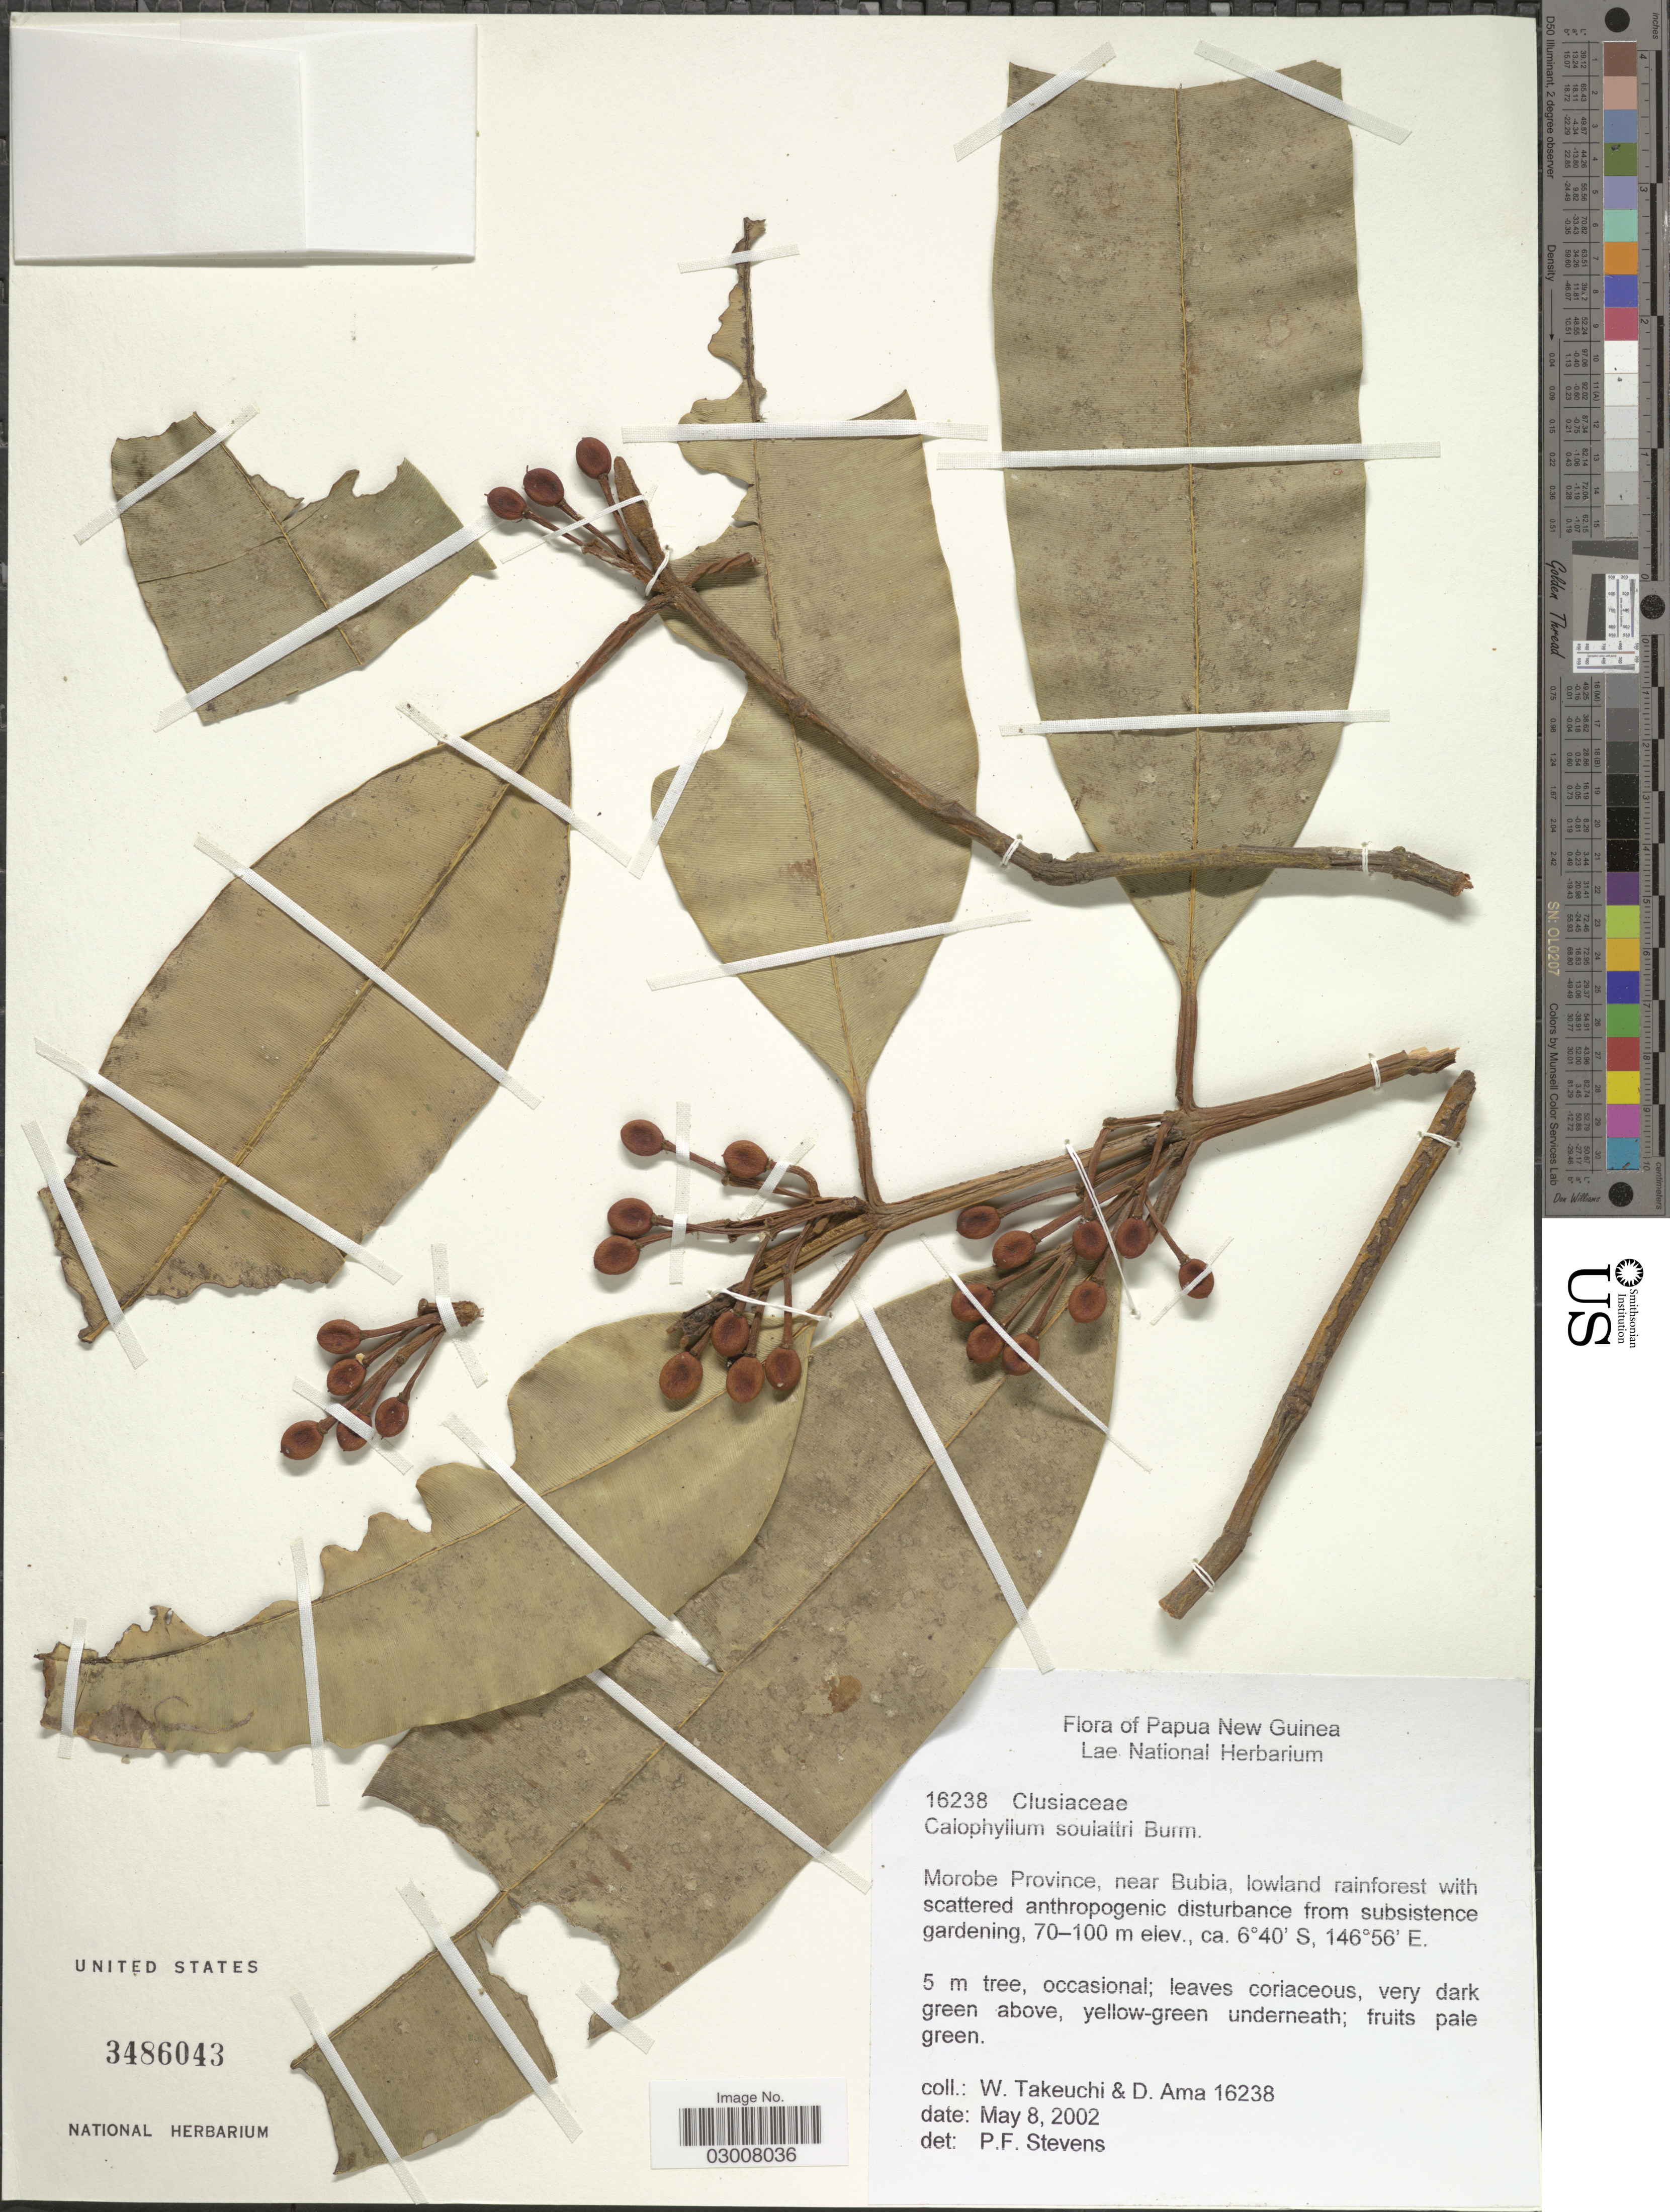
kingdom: Plantae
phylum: Tracheophyta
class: Magnoliopsida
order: Malpighiales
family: Calophyllaceae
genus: Calophyllum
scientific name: Calophyllum soulattri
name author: Burm. f.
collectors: W. Takeuchi & D. Ama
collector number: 16238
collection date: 2002-05-08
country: Papua New Guinea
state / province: Morobe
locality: Morobe Province, near Bubia.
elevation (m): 70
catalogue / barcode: US 3486043